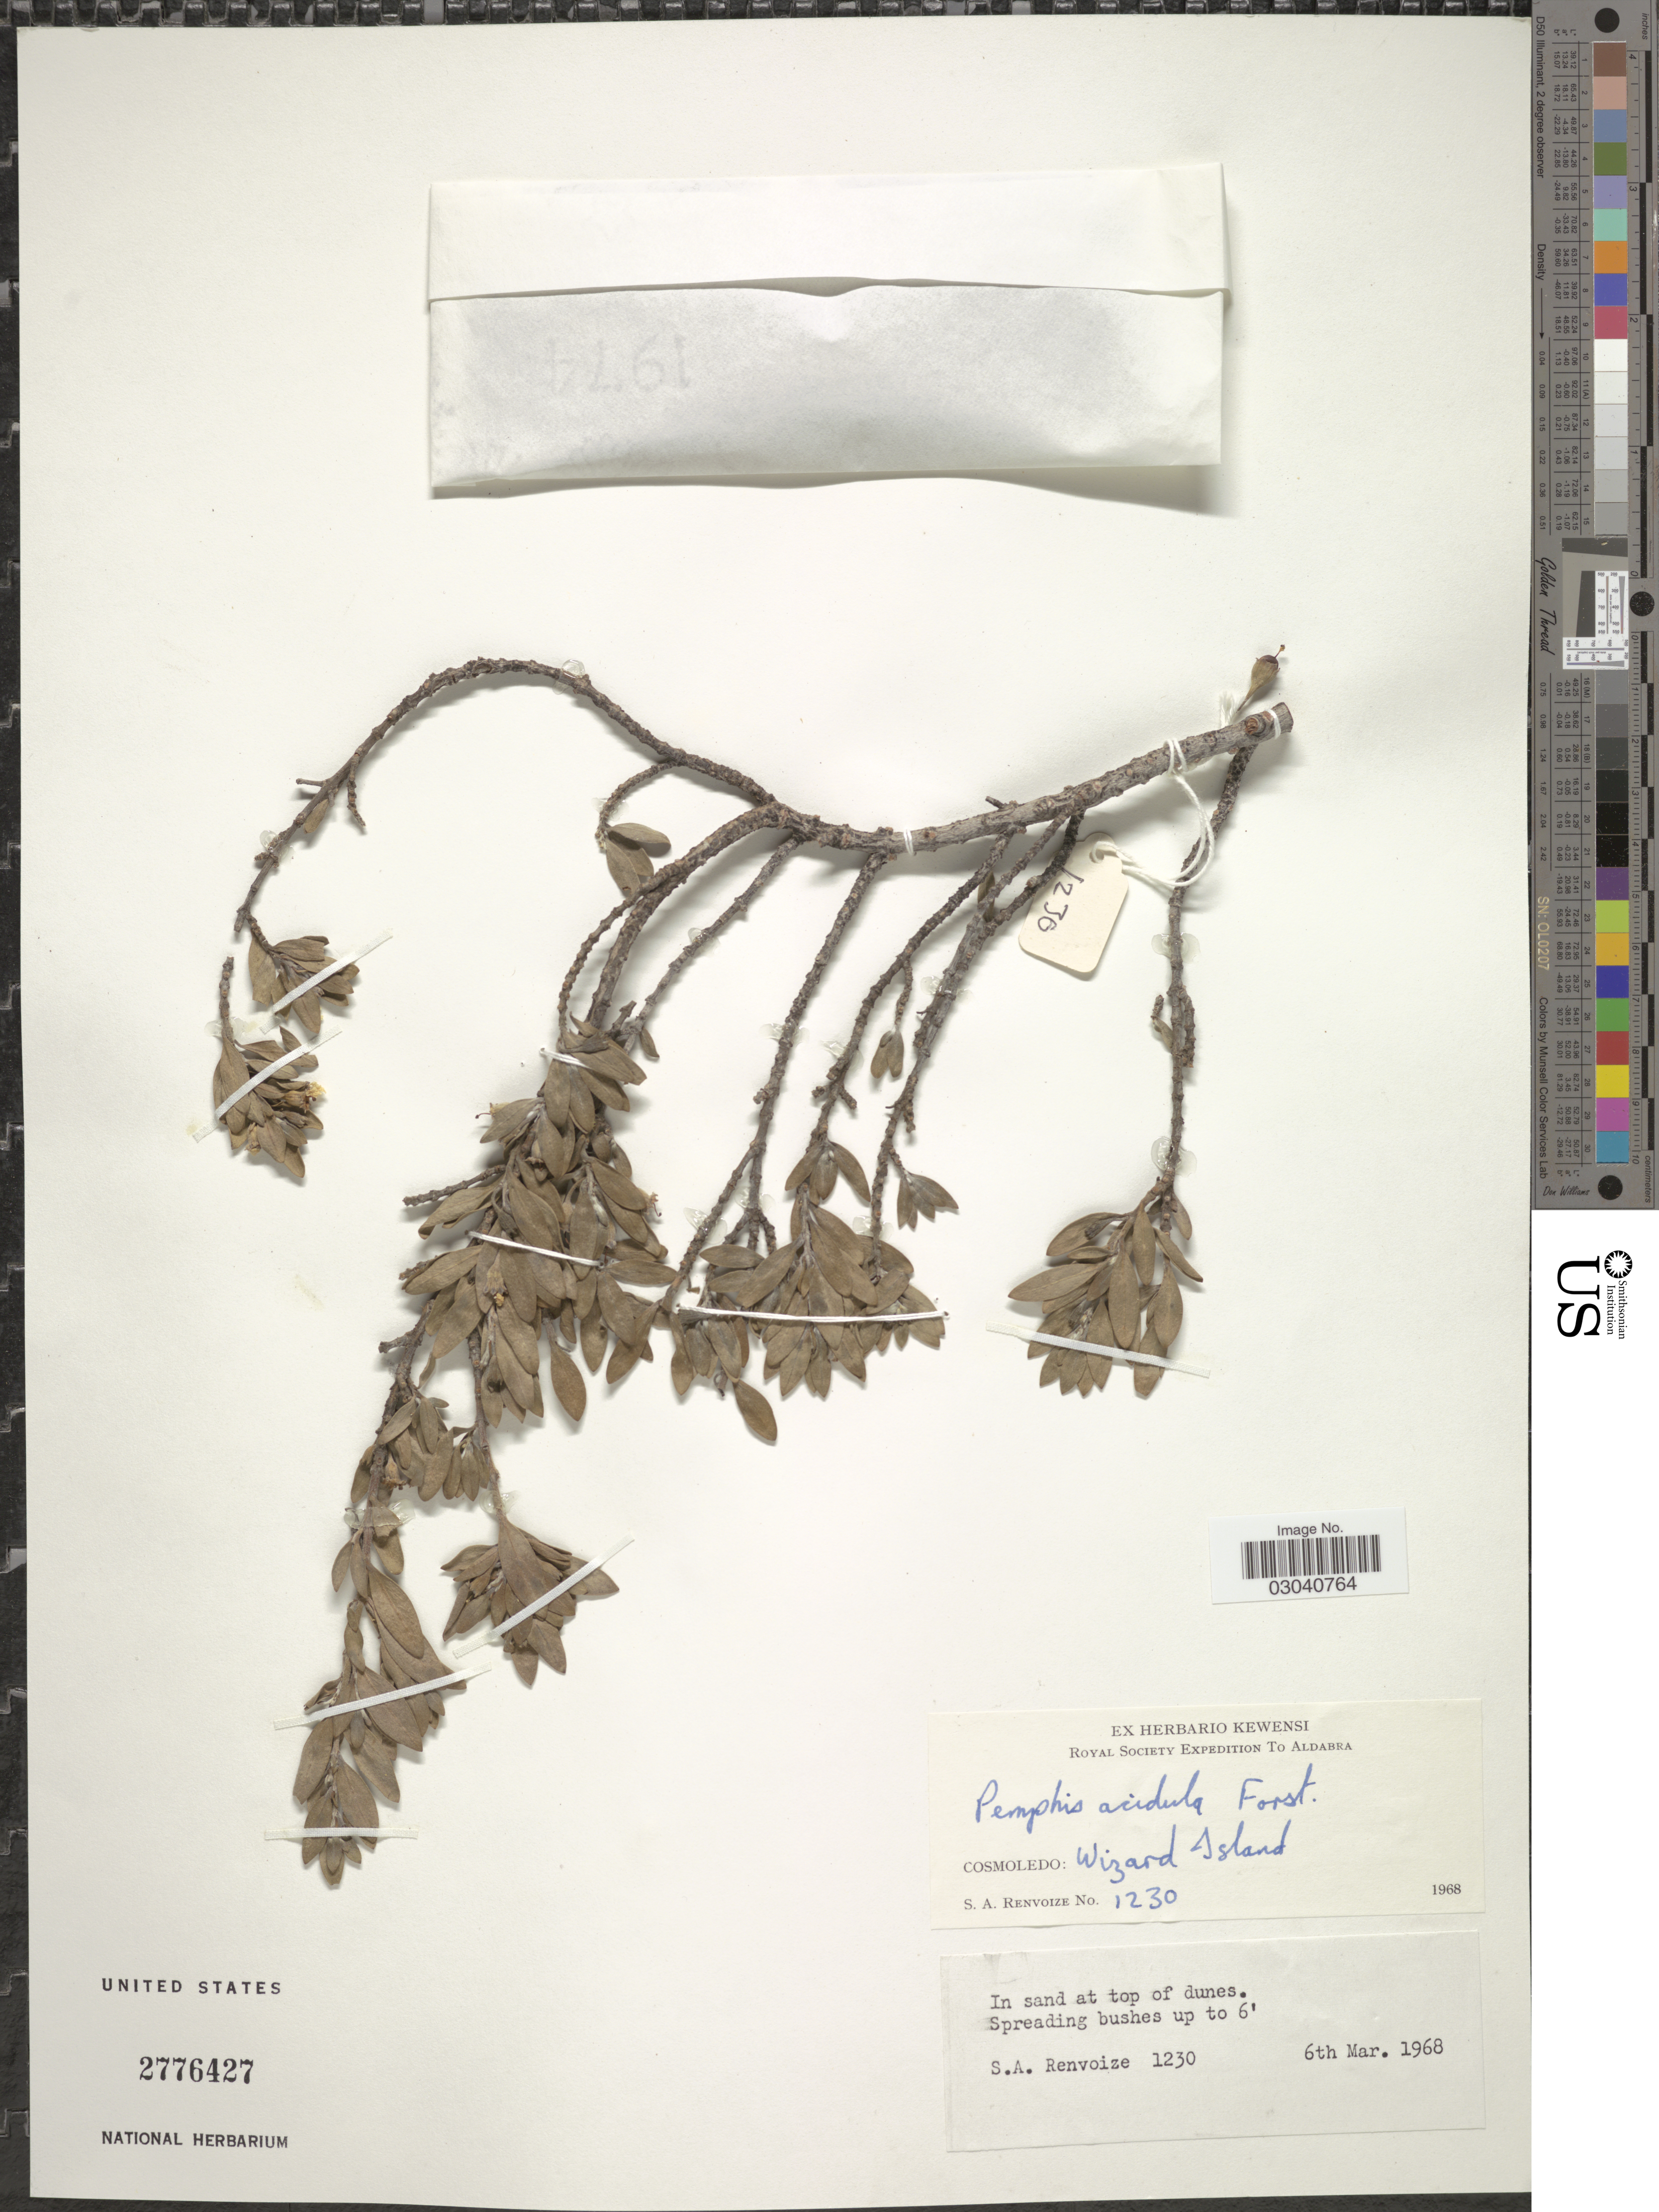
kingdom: Plantae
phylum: Tracheophyta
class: Magnoliopsida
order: Myrtales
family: Lythraceae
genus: Pemphis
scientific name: Pemphis acidula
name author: J.R. Forst. & G. Forst.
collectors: S. A. Renvoize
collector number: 1230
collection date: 1968-03-06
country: Seychelles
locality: Aldabra. Cosmoledo: Wizard Island.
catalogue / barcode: US 2776427